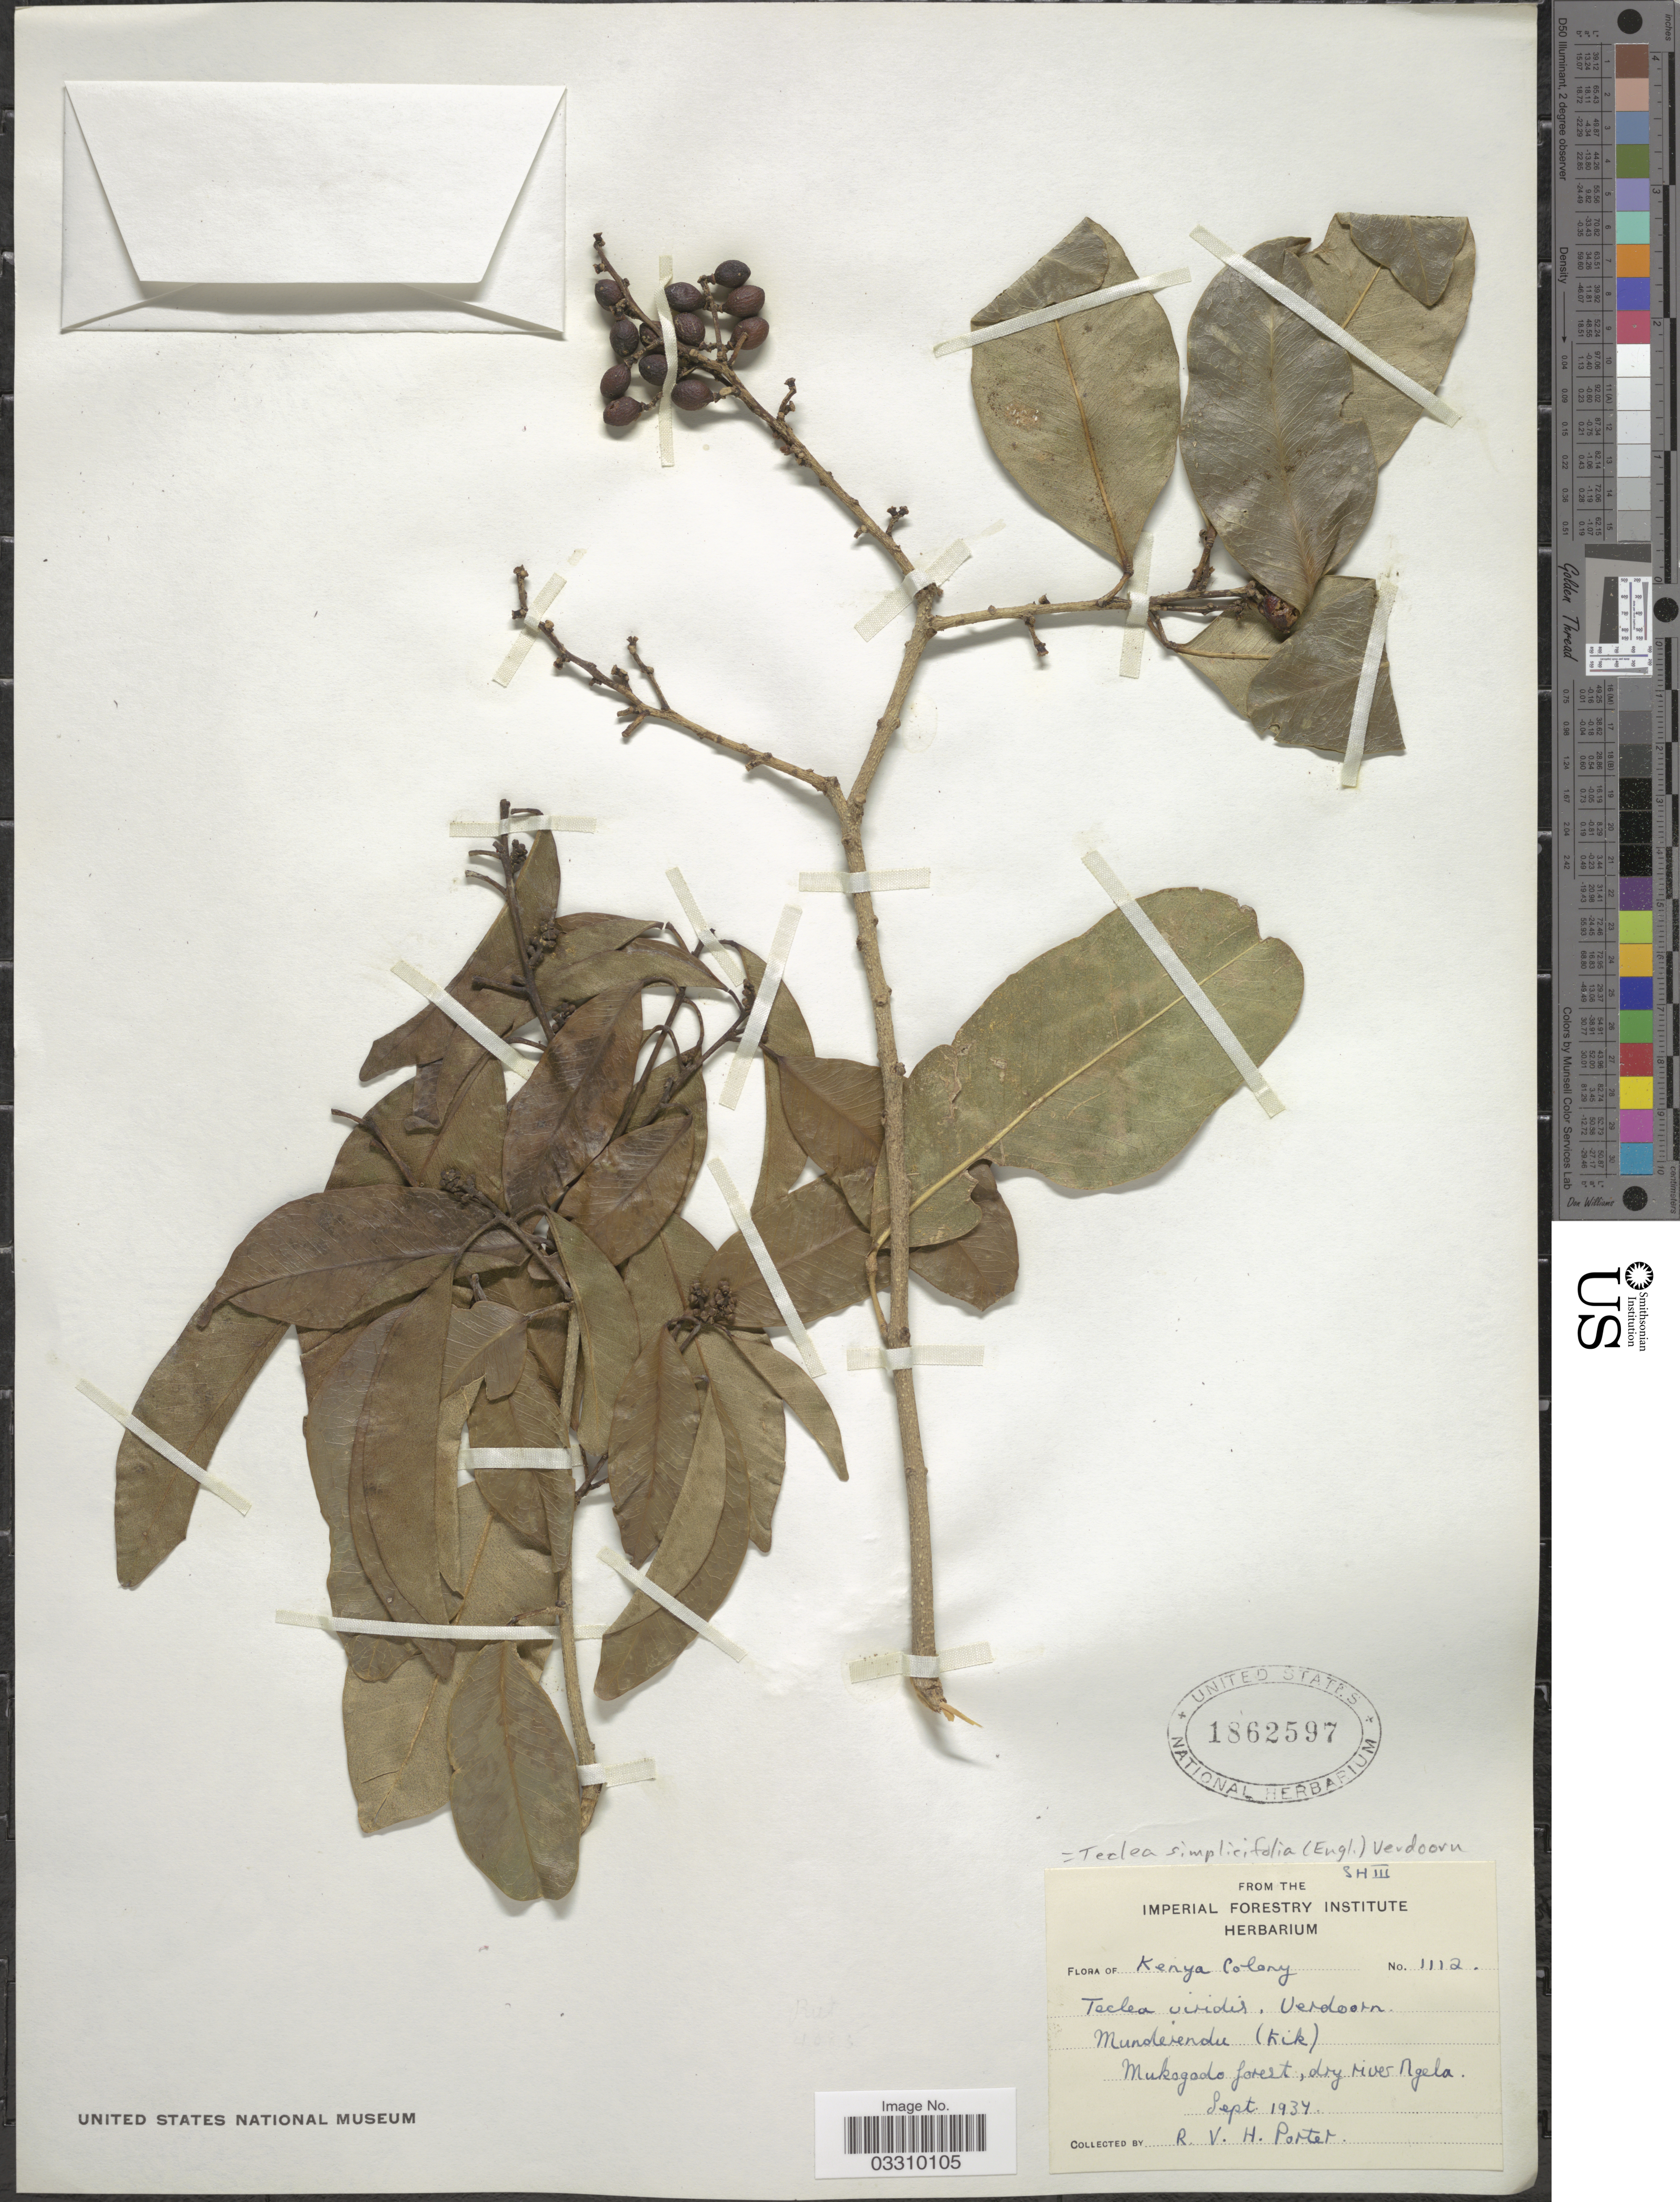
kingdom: Plantae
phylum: Tracheophyta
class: Magnoliopsida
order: Sapindales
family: Rutaceae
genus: Vepris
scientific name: Vepris simplicifolia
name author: (I. Verd.) Mziray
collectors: R. V. H. Porter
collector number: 1112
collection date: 1934-09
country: Kenya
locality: Kenya Colony. Mukogodo forest, dry river Ngela.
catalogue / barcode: US 1862597